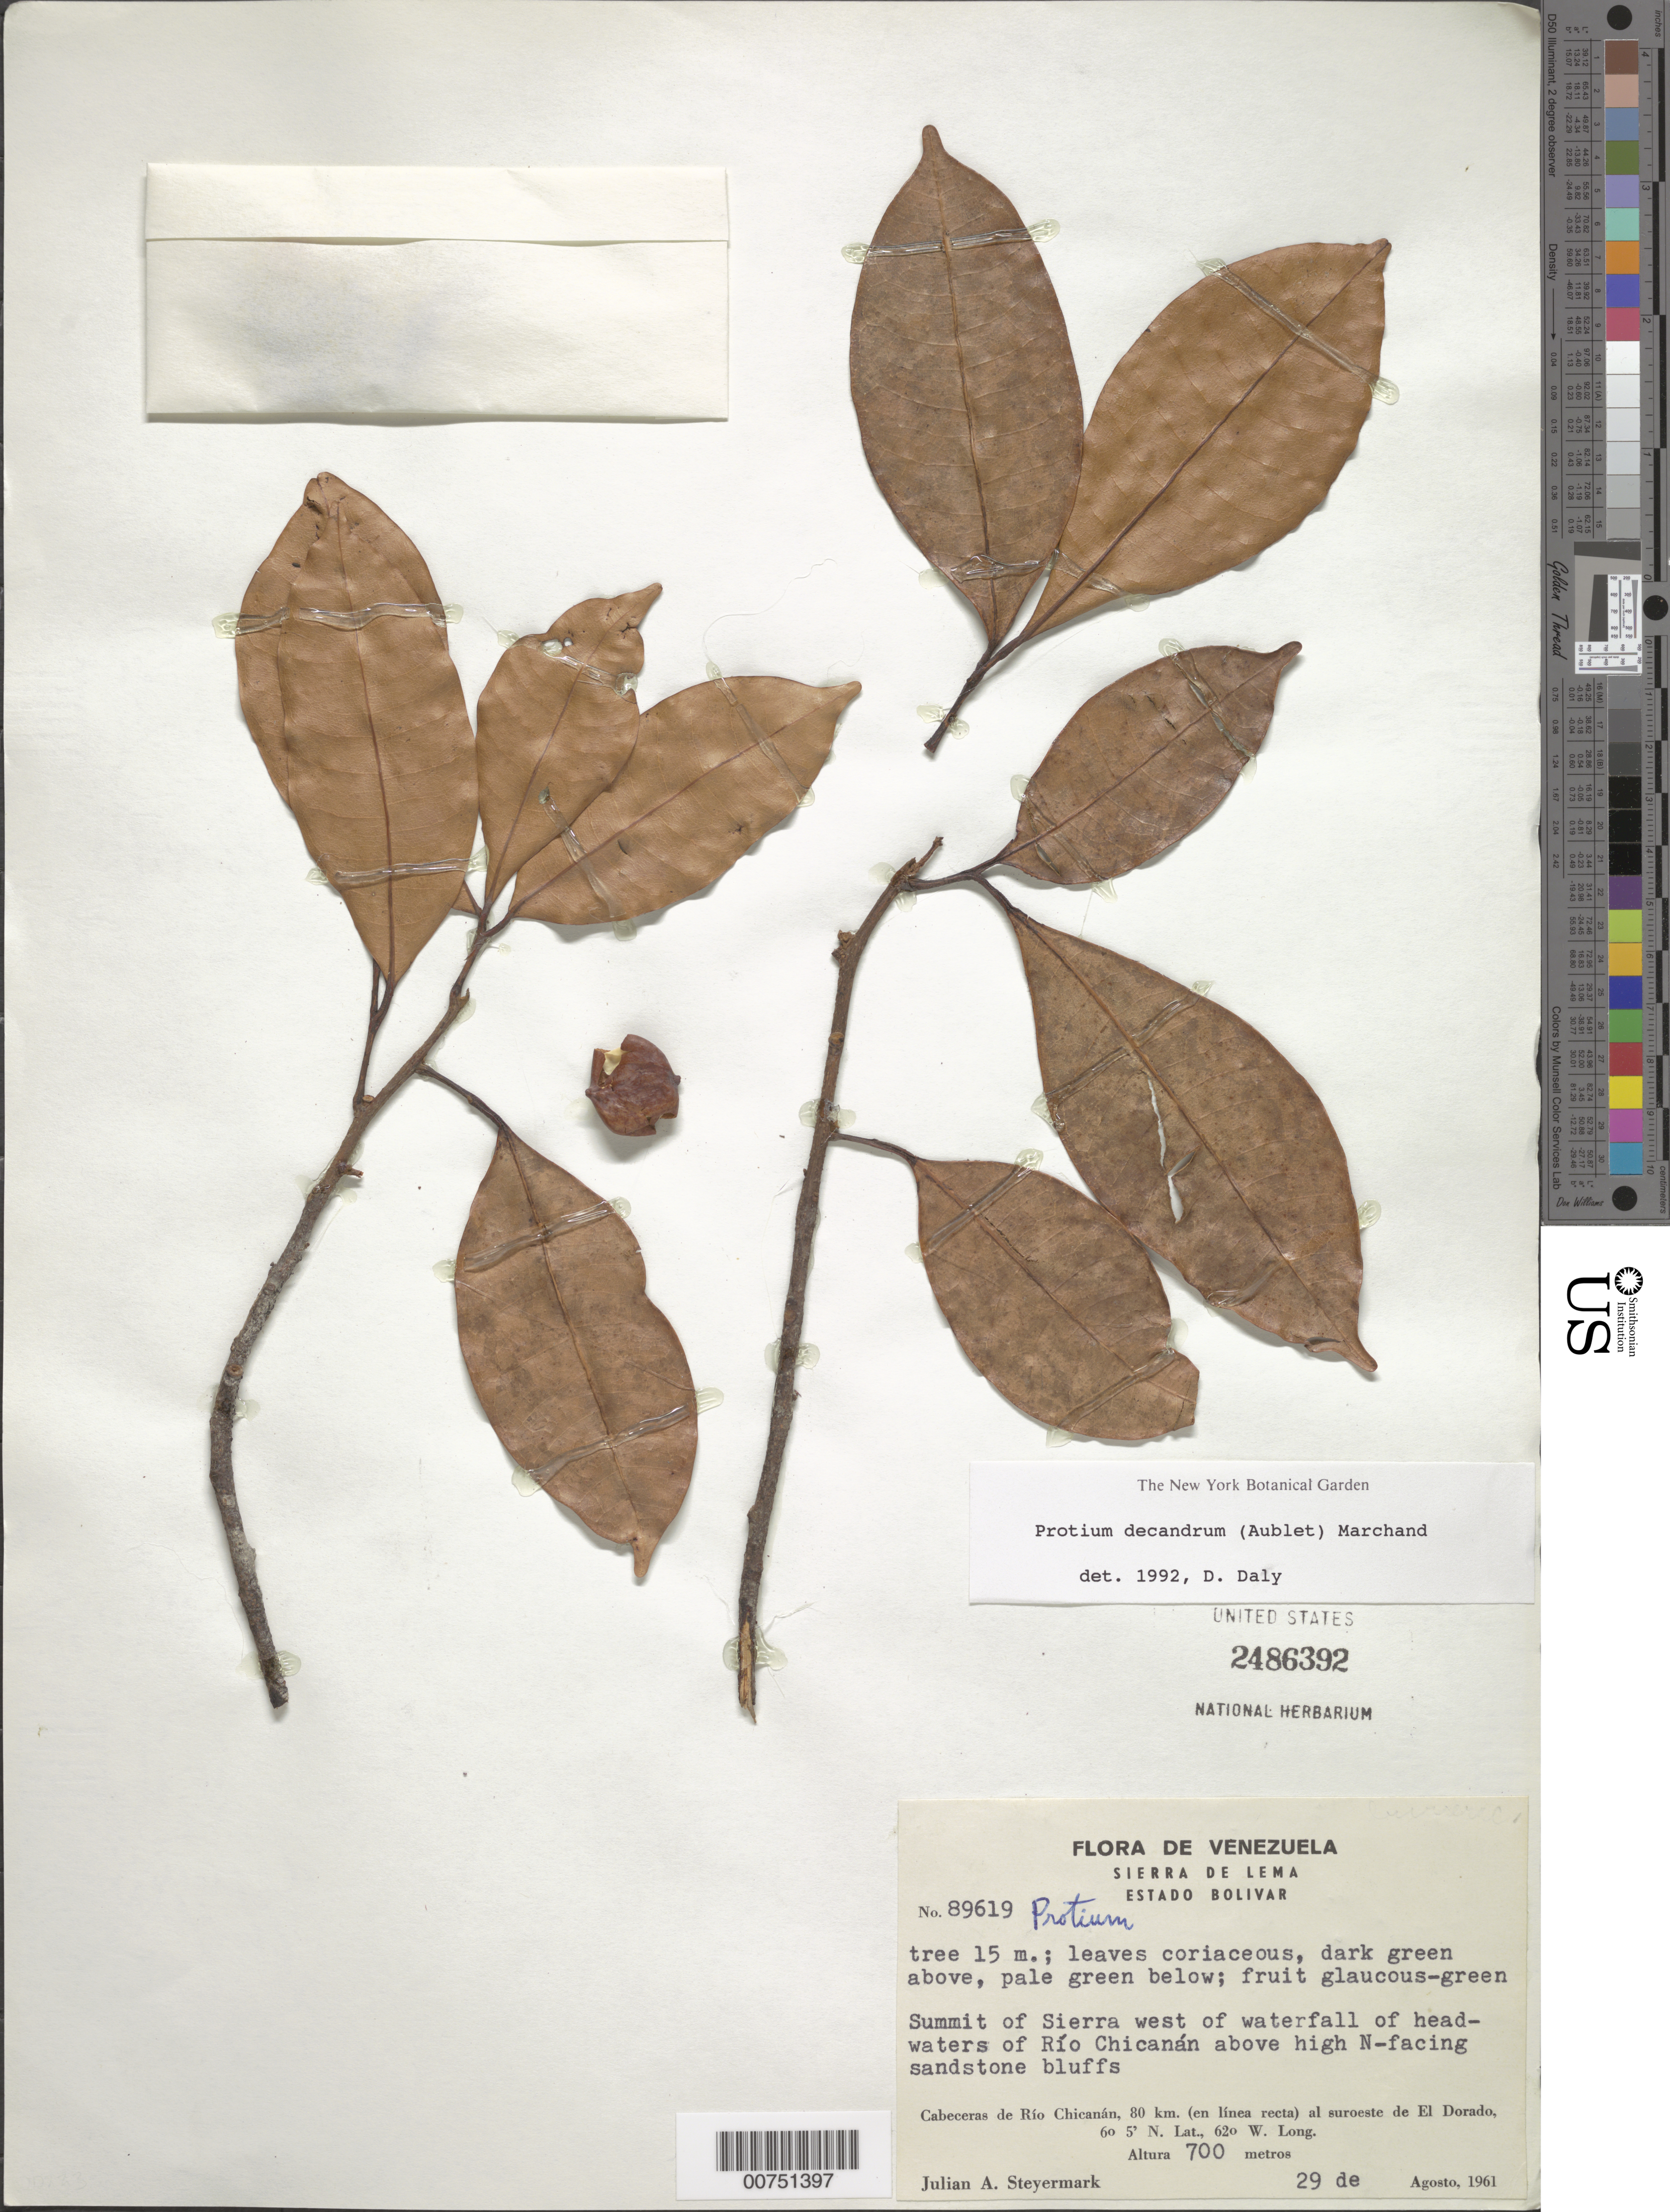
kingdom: Plantae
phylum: Tracheophyta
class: Magnoliopsida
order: Sapindales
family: Burseraceae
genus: Protium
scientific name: Protium decandrum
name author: (Aubl.) Marchand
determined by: Daly, D. C.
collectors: J. Steyermark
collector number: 89619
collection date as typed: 29-Aug-61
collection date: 1961-08-29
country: Venezuela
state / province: Bolívar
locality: Sierra de Lema, Cabeceras de Río Chicanán, 80 km to the SW of El Dorado; west of waterfall of headwaters of Río Chicanan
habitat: Summit of Sierra, above N-facing sandstone bluffs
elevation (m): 700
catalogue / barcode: US 2486392